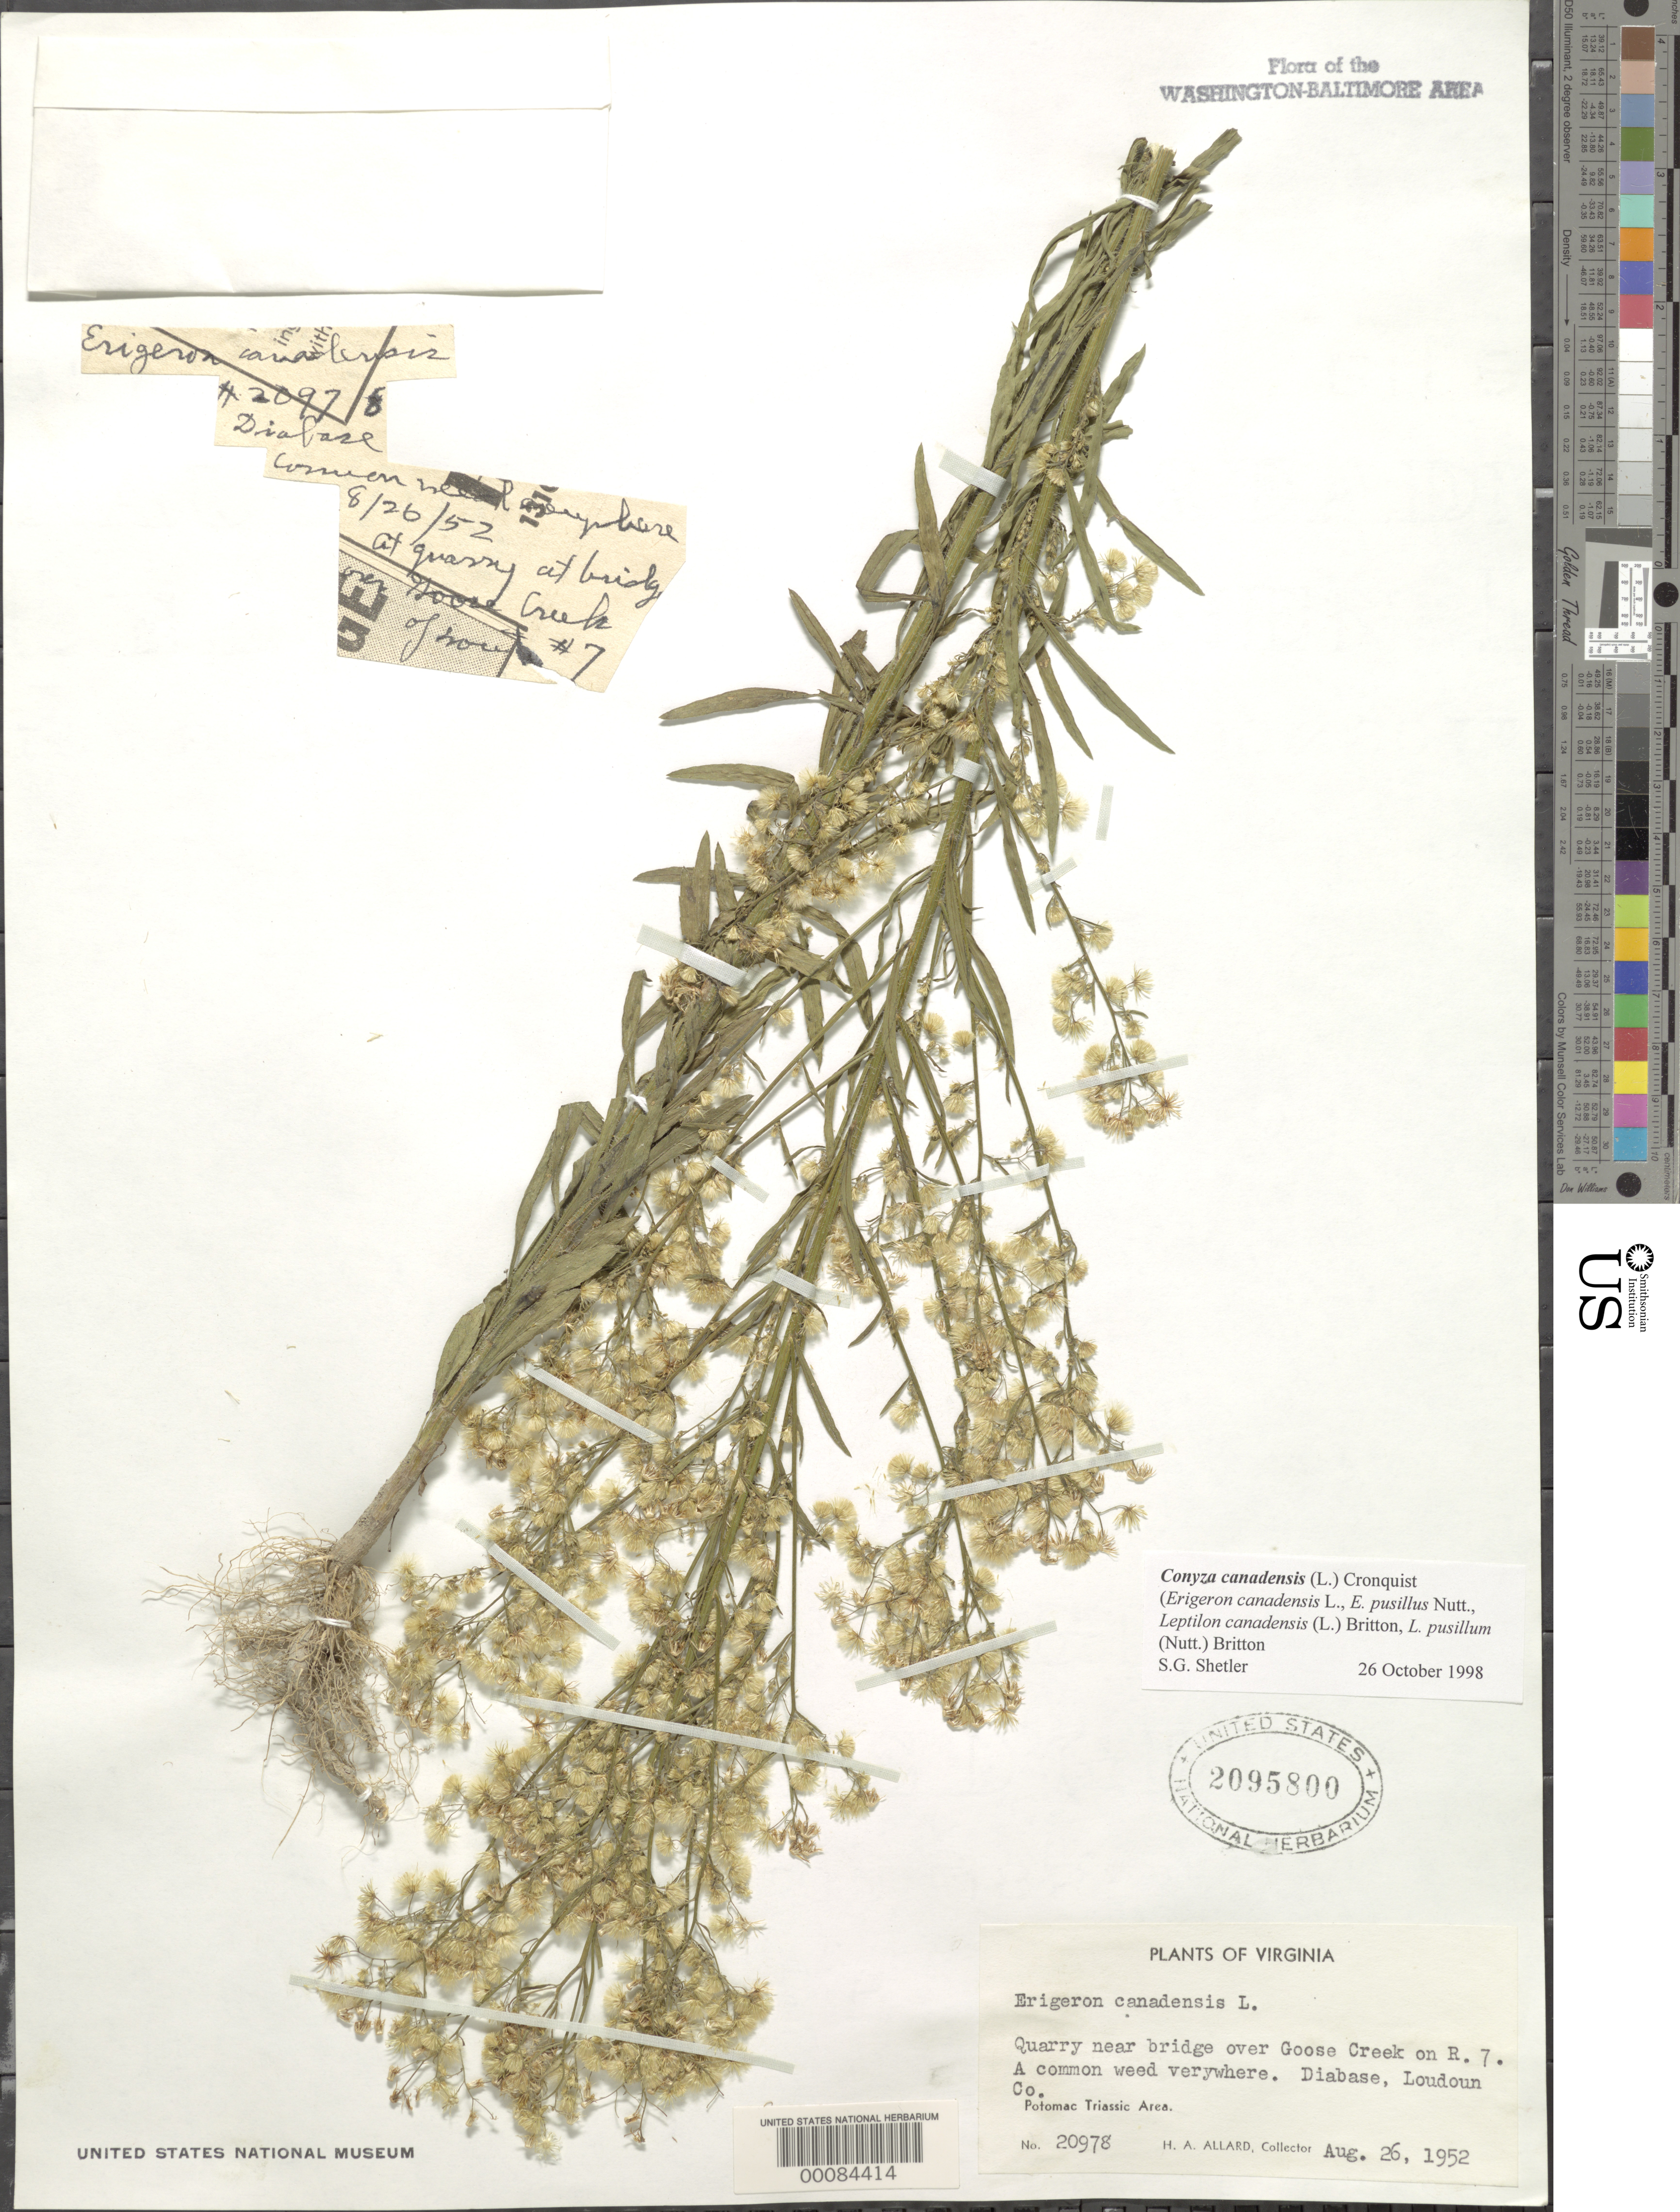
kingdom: Plantae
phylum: Tracheophyta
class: Magnoliopsida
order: Asterales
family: Asteraceae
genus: Conyza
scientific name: Conyza canadensis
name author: (L.) Cronq.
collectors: H. A. Allard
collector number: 20978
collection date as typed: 26 Aug 1952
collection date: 1952-08-26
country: United States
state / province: Virginia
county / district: Loudoun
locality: Goose Creek at Rt. 7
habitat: Quarry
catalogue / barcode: US 2095800